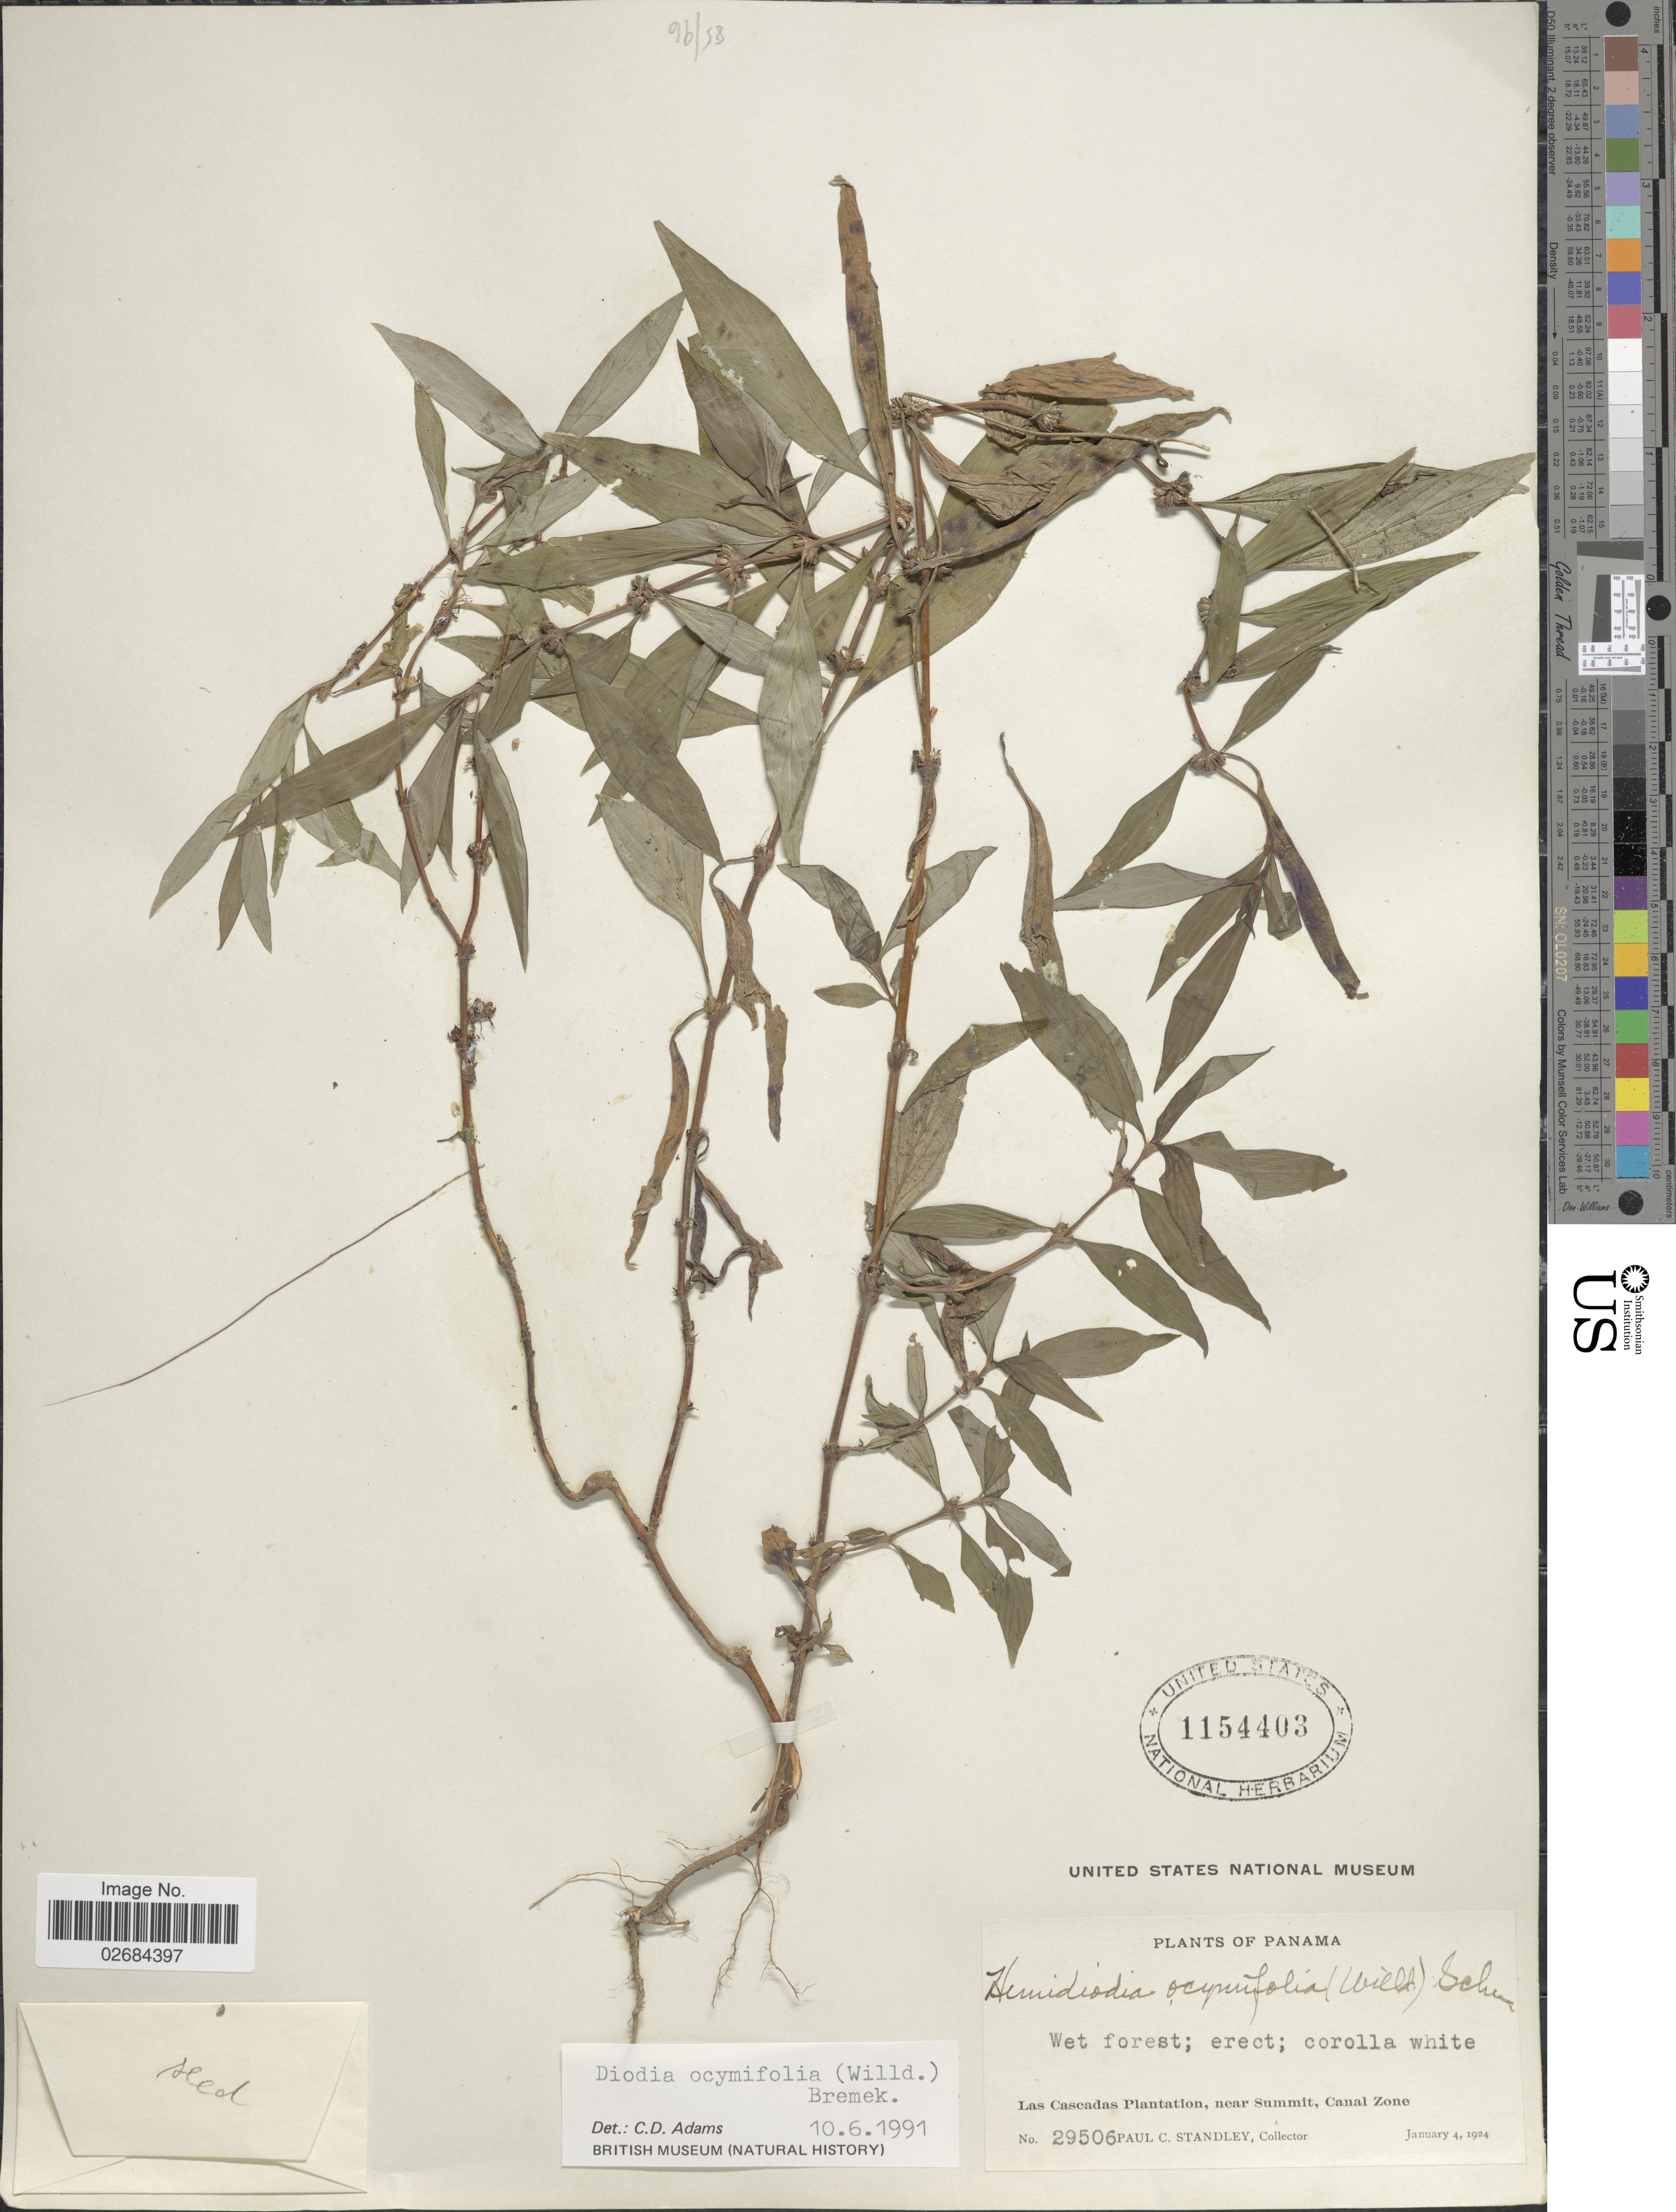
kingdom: Plantae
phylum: Tracheophyta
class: Magnoliopsida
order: Gentianales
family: Rubiaceae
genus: Diodia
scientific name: Diodia ocymifolia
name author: (Willd. ex Roem. & Schult.) Bremek.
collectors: P. C. Standley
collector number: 29506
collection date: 1924-01-04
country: Panama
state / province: Colón / Panamá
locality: Las Cascadas Plantation, near Summit, Canal Zone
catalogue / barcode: US 1154403